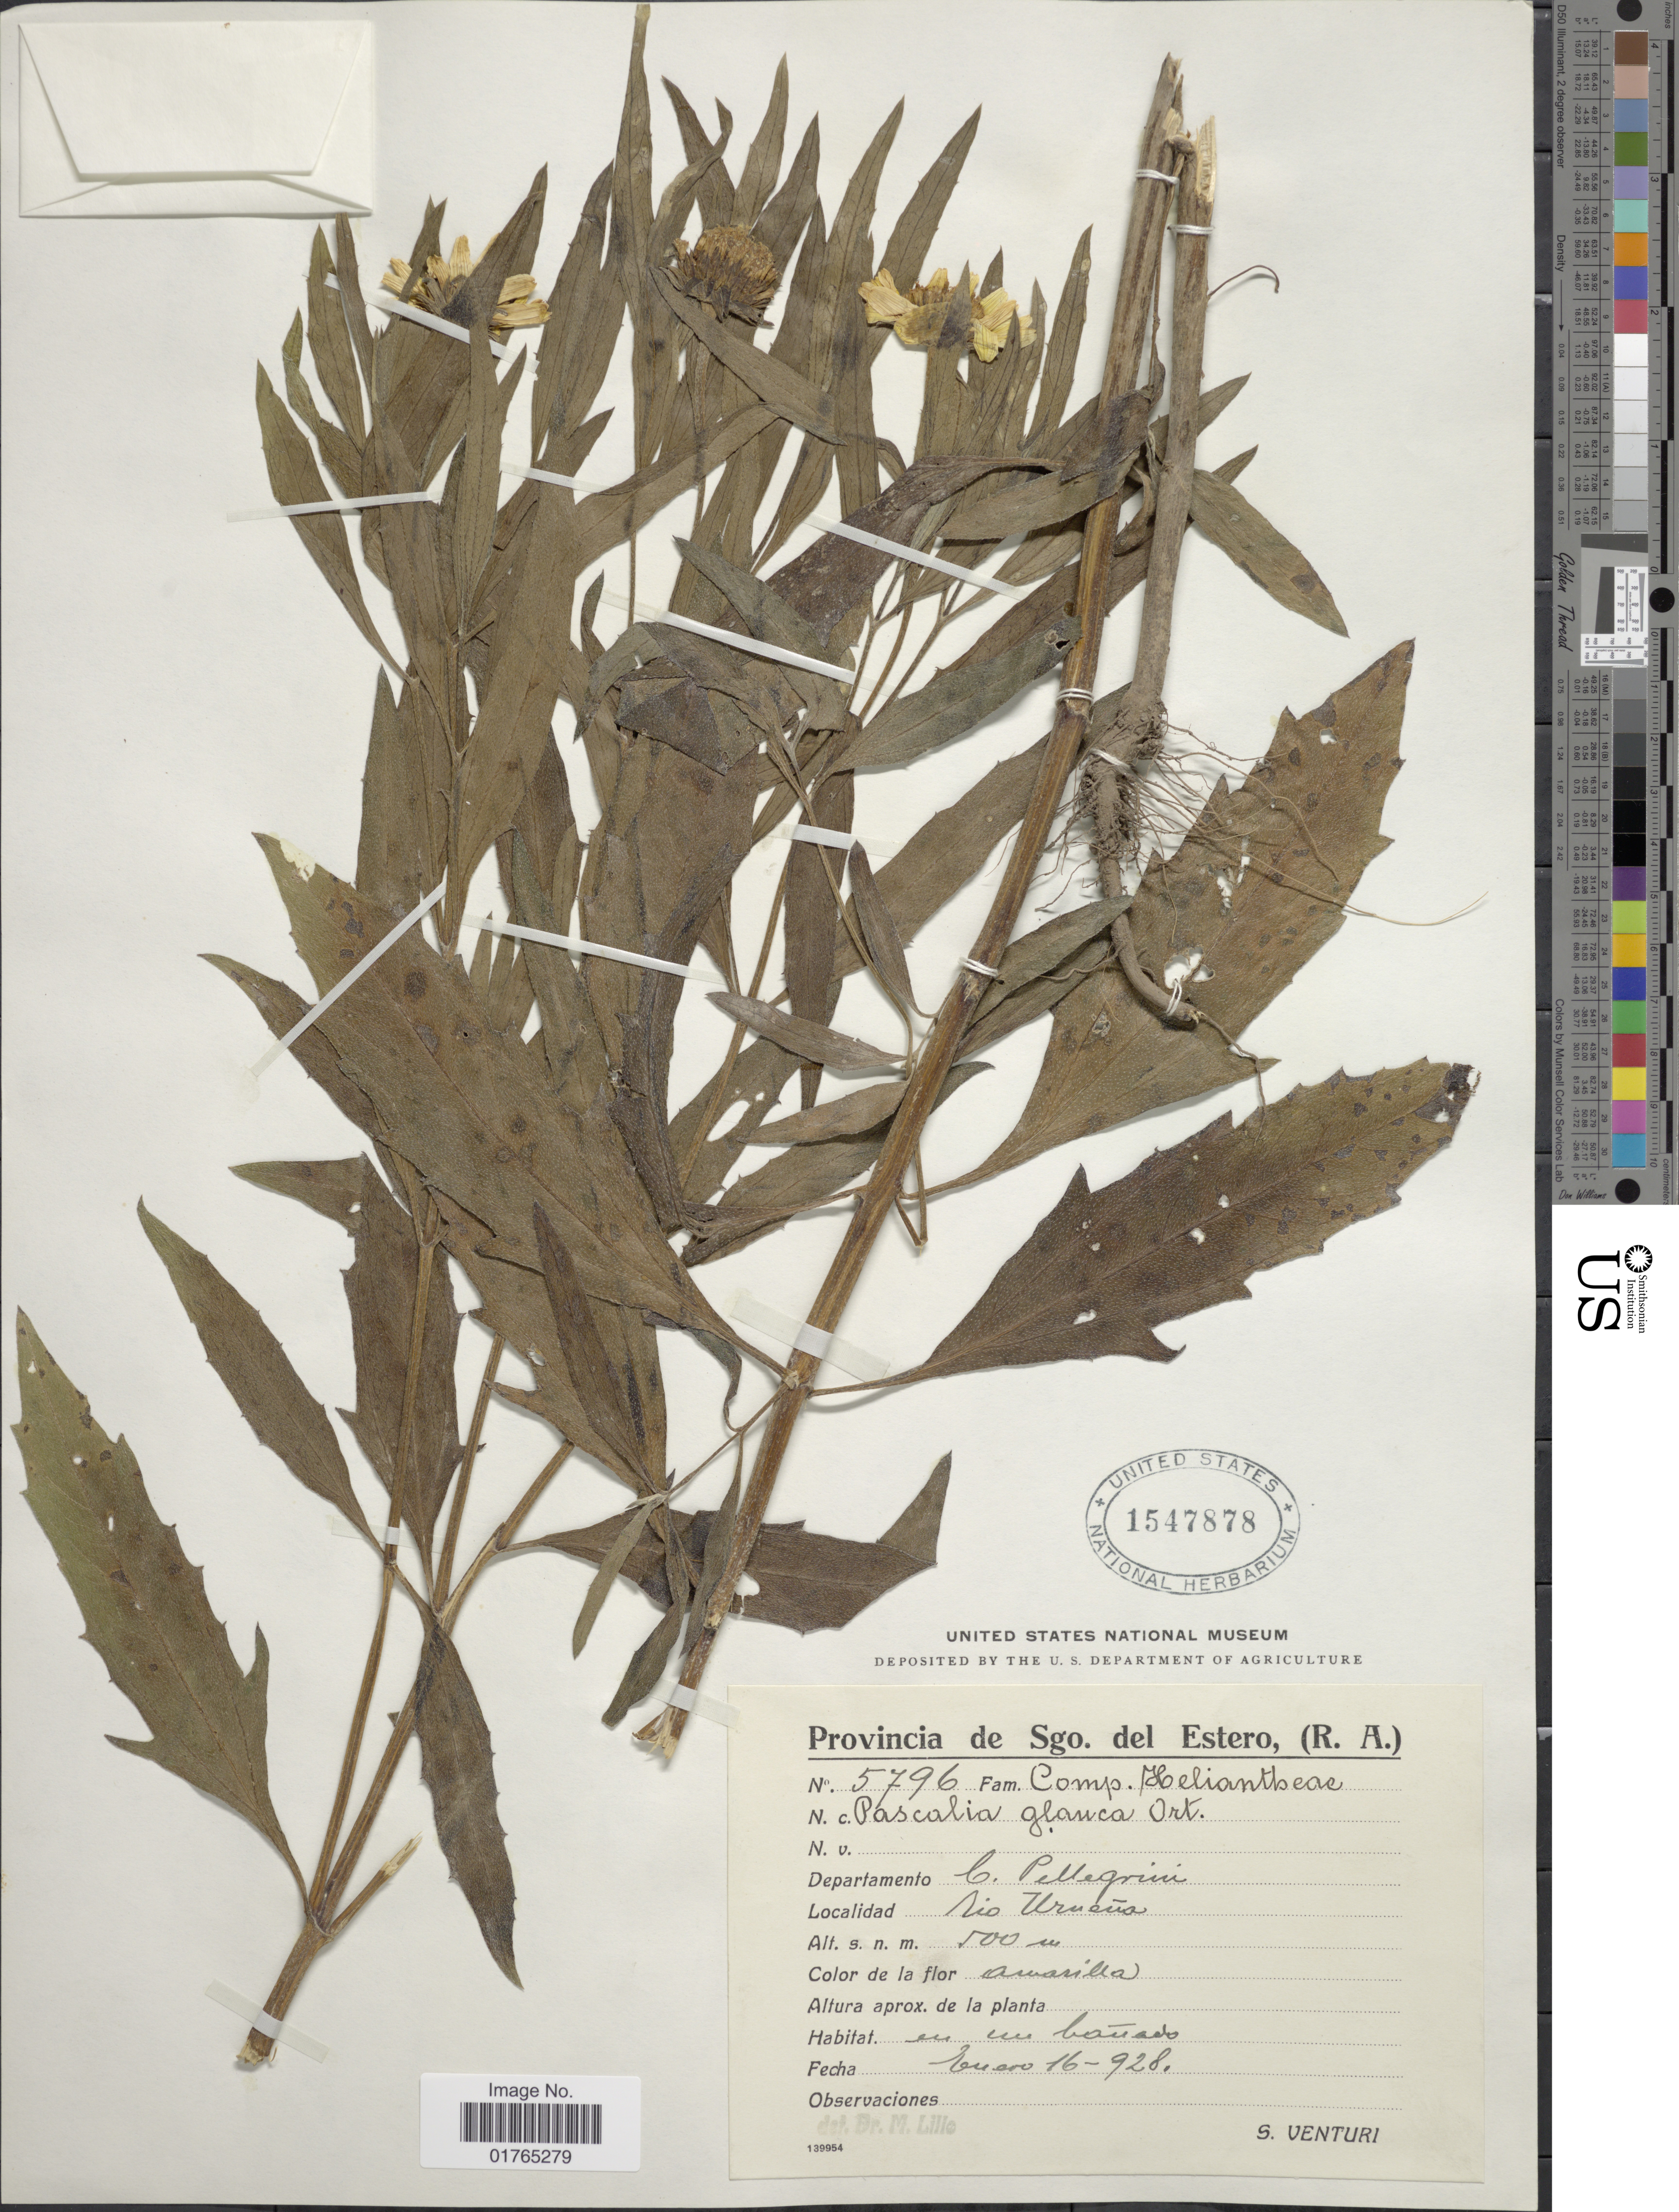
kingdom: Plantae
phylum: Tracheophyta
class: Magnoliopsida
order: Asterales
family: Asteraceae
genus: Pascalia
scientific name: Pascalia glauca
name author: Ortega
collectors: S. Venturi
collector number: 5796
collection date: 1928-02-16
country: Argentina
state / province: Santiago del Estero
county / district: Pellegrini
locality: Rio Urueña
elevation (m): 500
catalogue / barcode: US 1547878